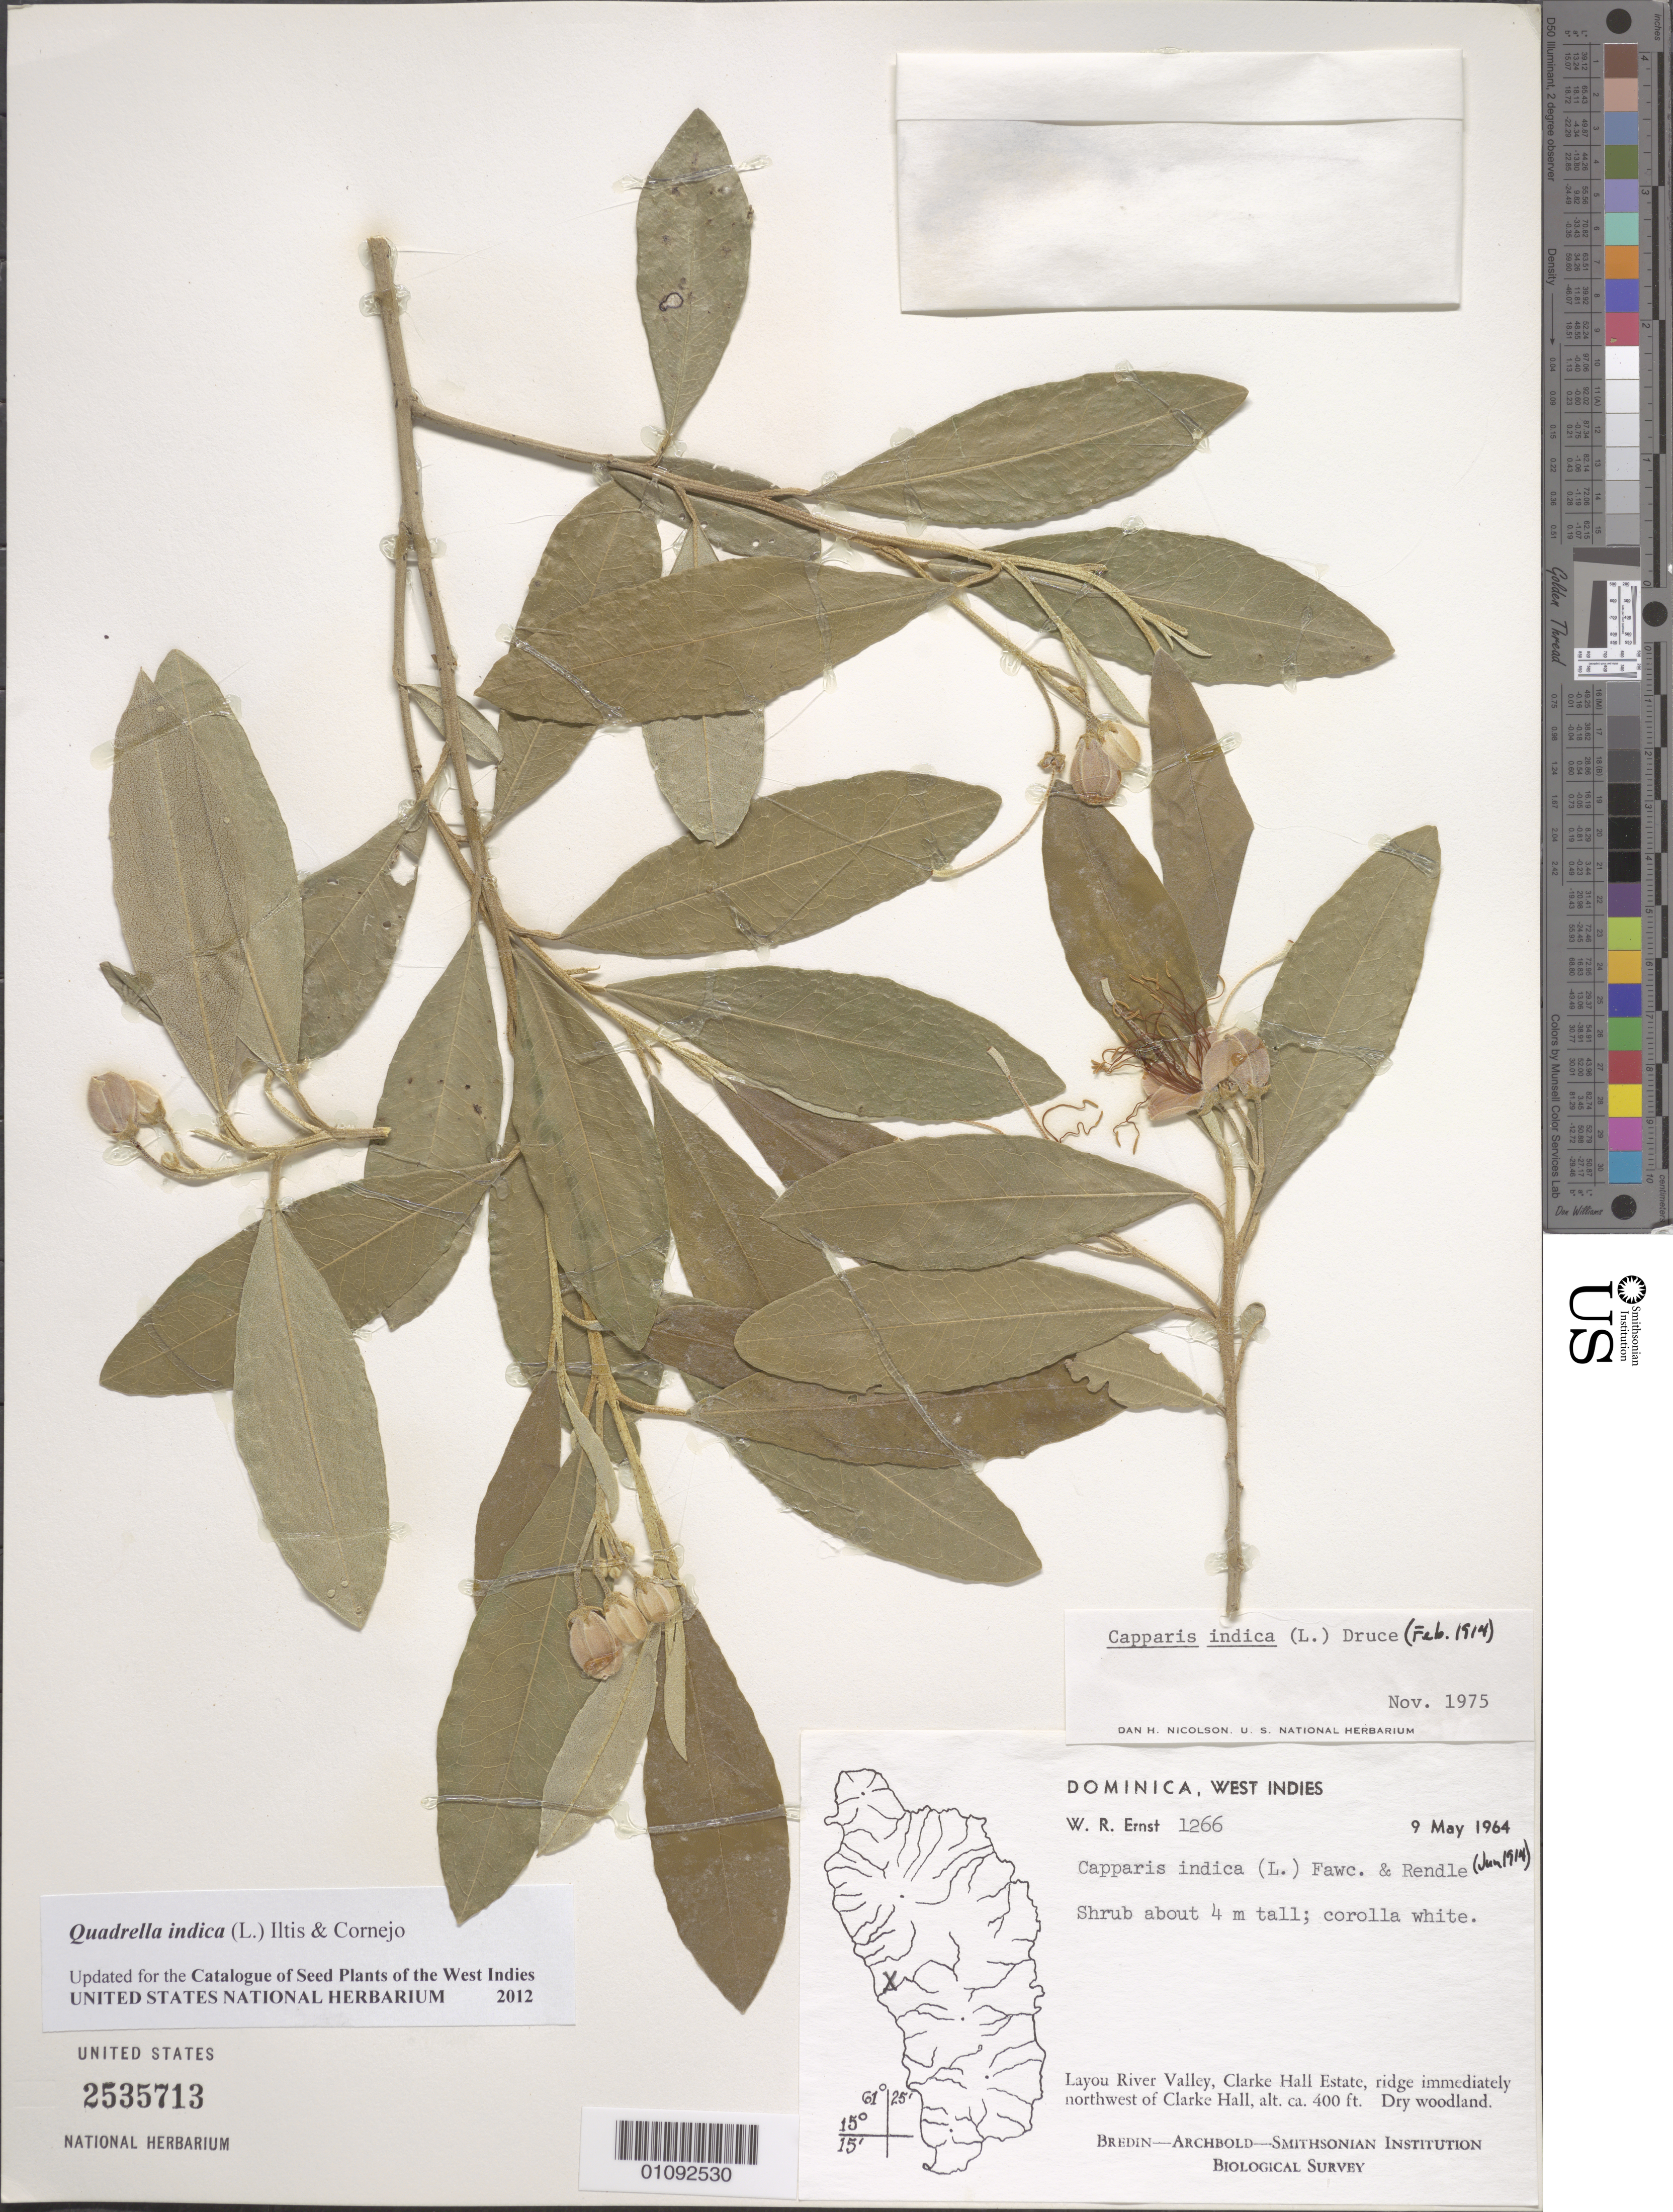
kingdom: Plantae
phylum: Tracheophyta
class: Magnoliopsida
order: Brassicales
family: Capparaceae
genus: Quadrella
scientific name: Quadrella indica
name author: (L.) Iltis & Cornejo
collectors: W. R. Ernst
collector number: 1266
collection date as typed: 09 May 1964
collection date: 1964-05-09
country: Dominica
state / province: St. Joseph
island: Dominica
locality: Layou River Valley, Clarke Hall Estate, ridge immediately NW of Clarke Hall.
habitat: Dry woodland.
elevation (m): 122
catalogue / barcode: US 2535713